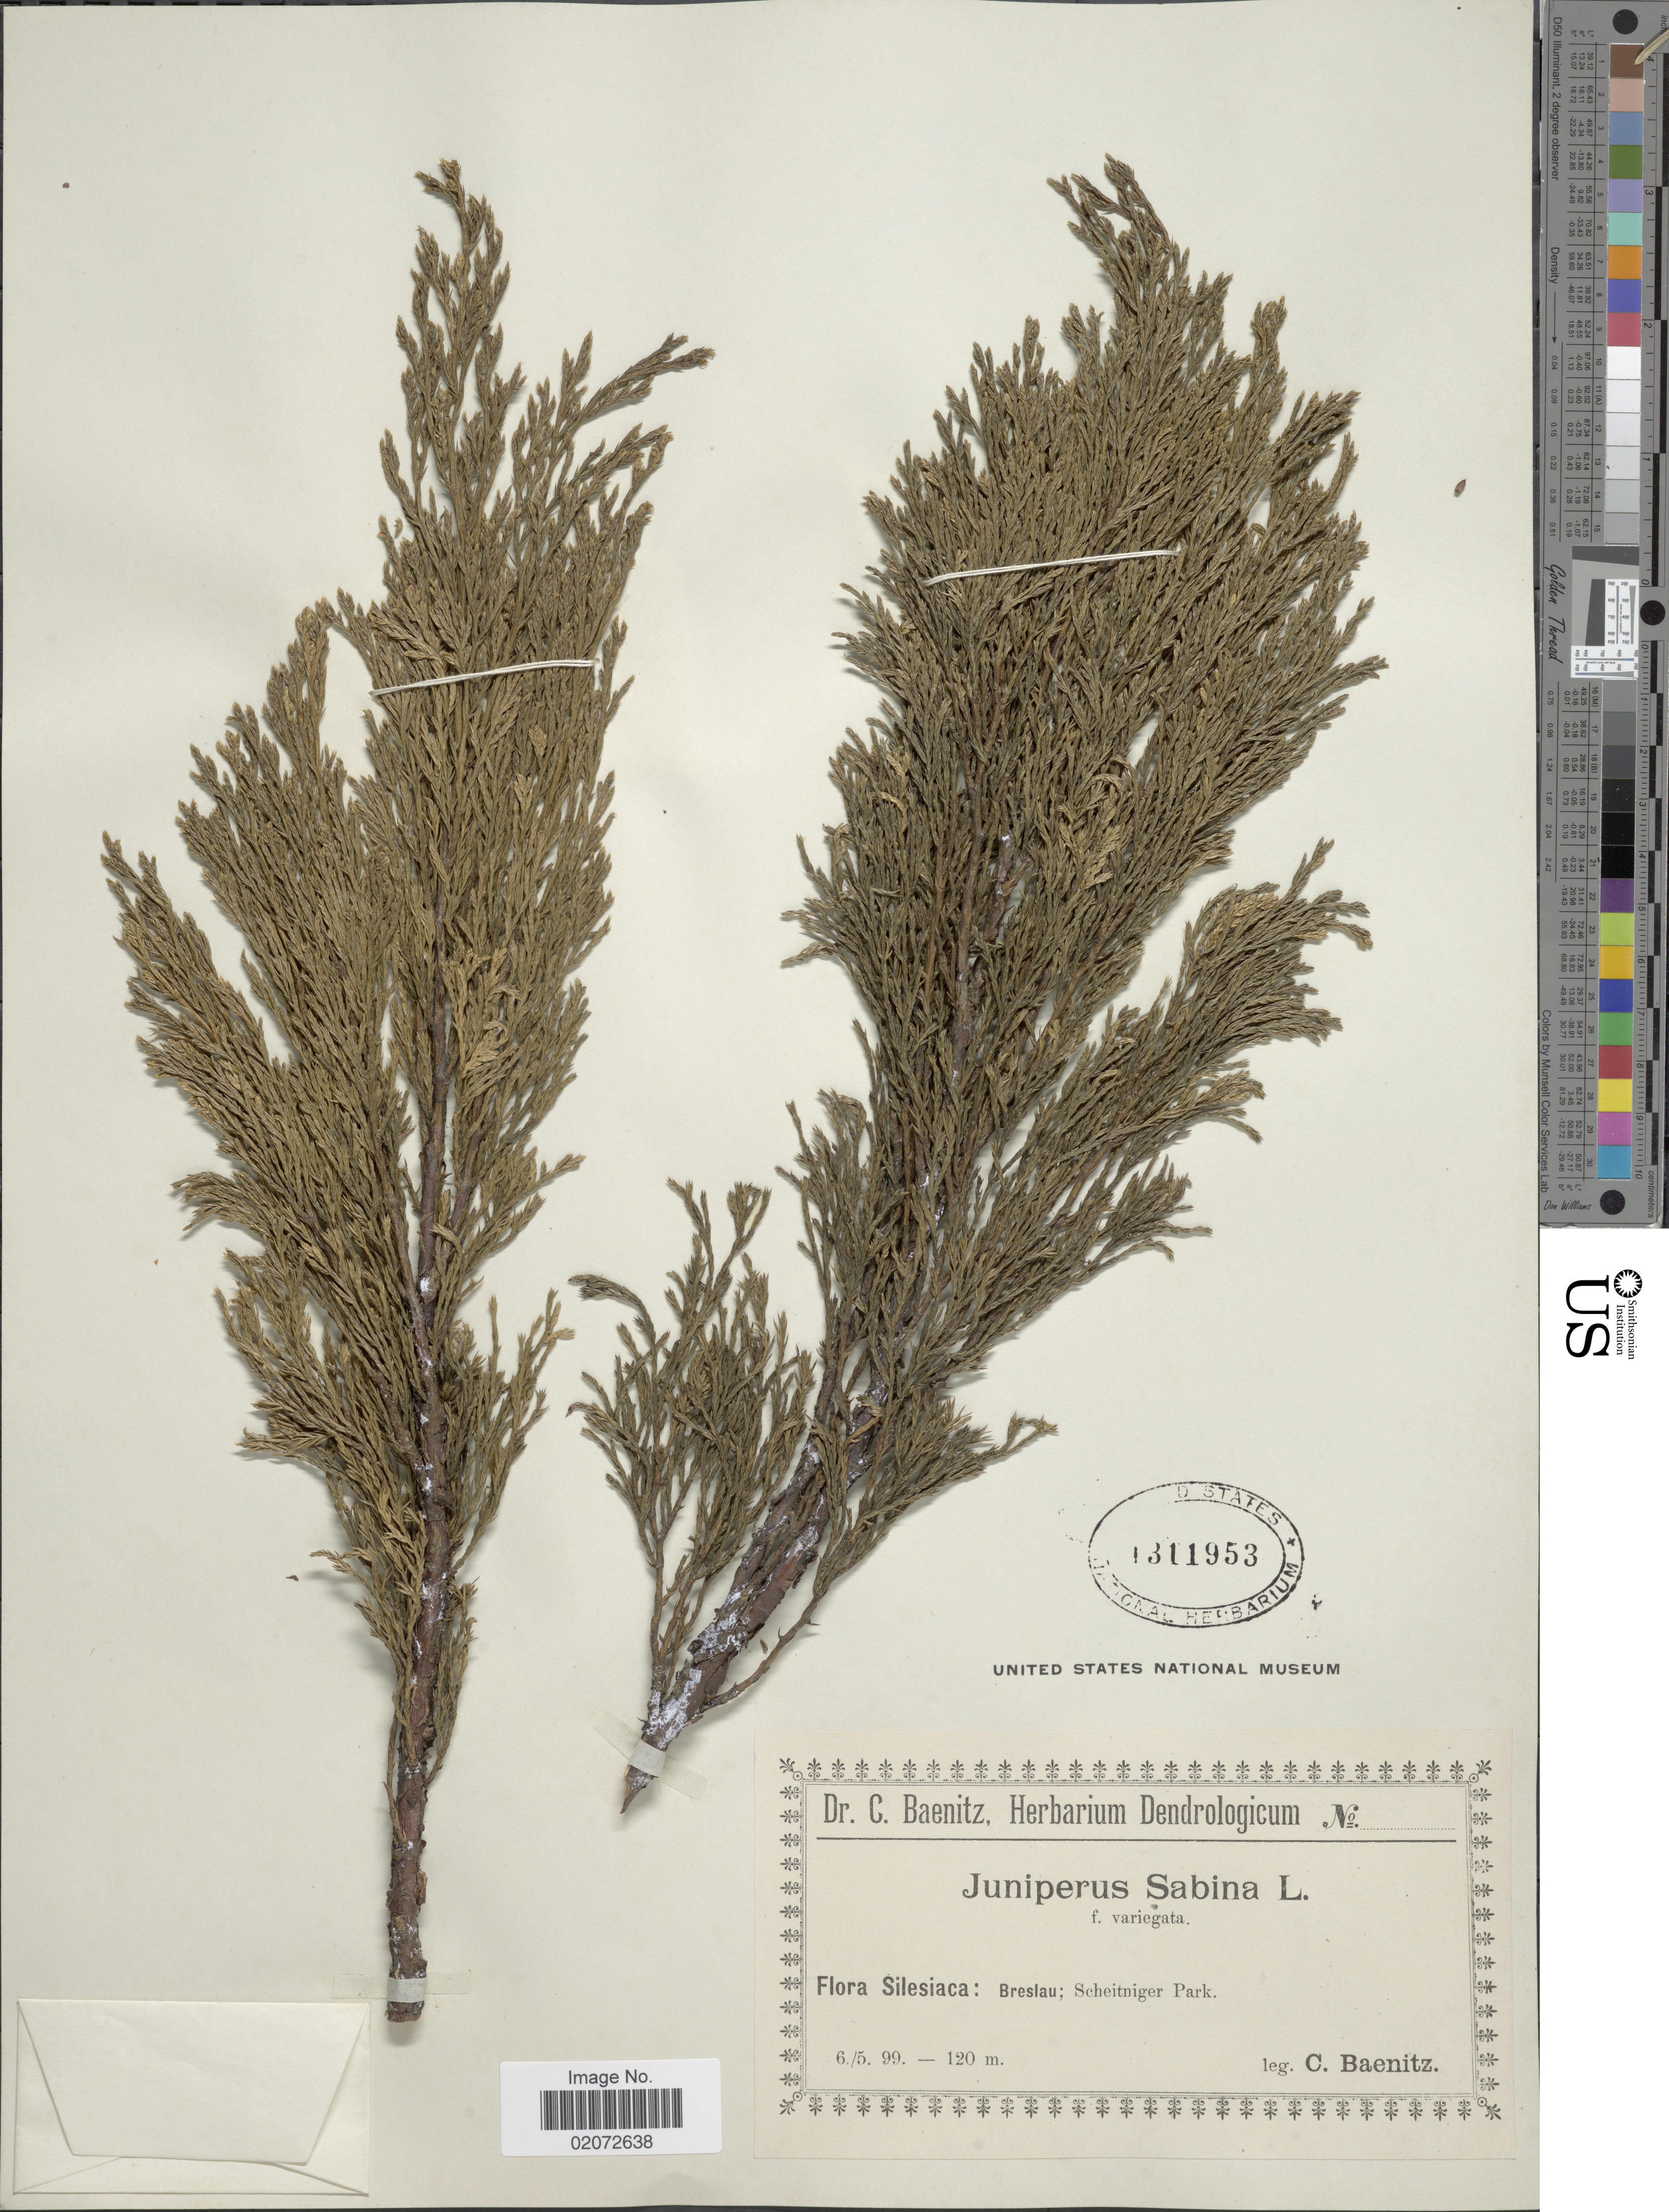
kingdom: Plantae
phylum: Tracheophyta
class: Pinopsida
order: Pinales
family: Cupressaceae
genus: Juniperus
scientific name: Juniperus sabina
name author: L.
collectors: C. G. Baenitz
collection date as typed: Transcribed d/m/y: 6/5/99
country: Poland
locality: Silesiaca; Breslau; Scheitniger Park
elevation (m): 120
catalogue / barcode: US 1311953